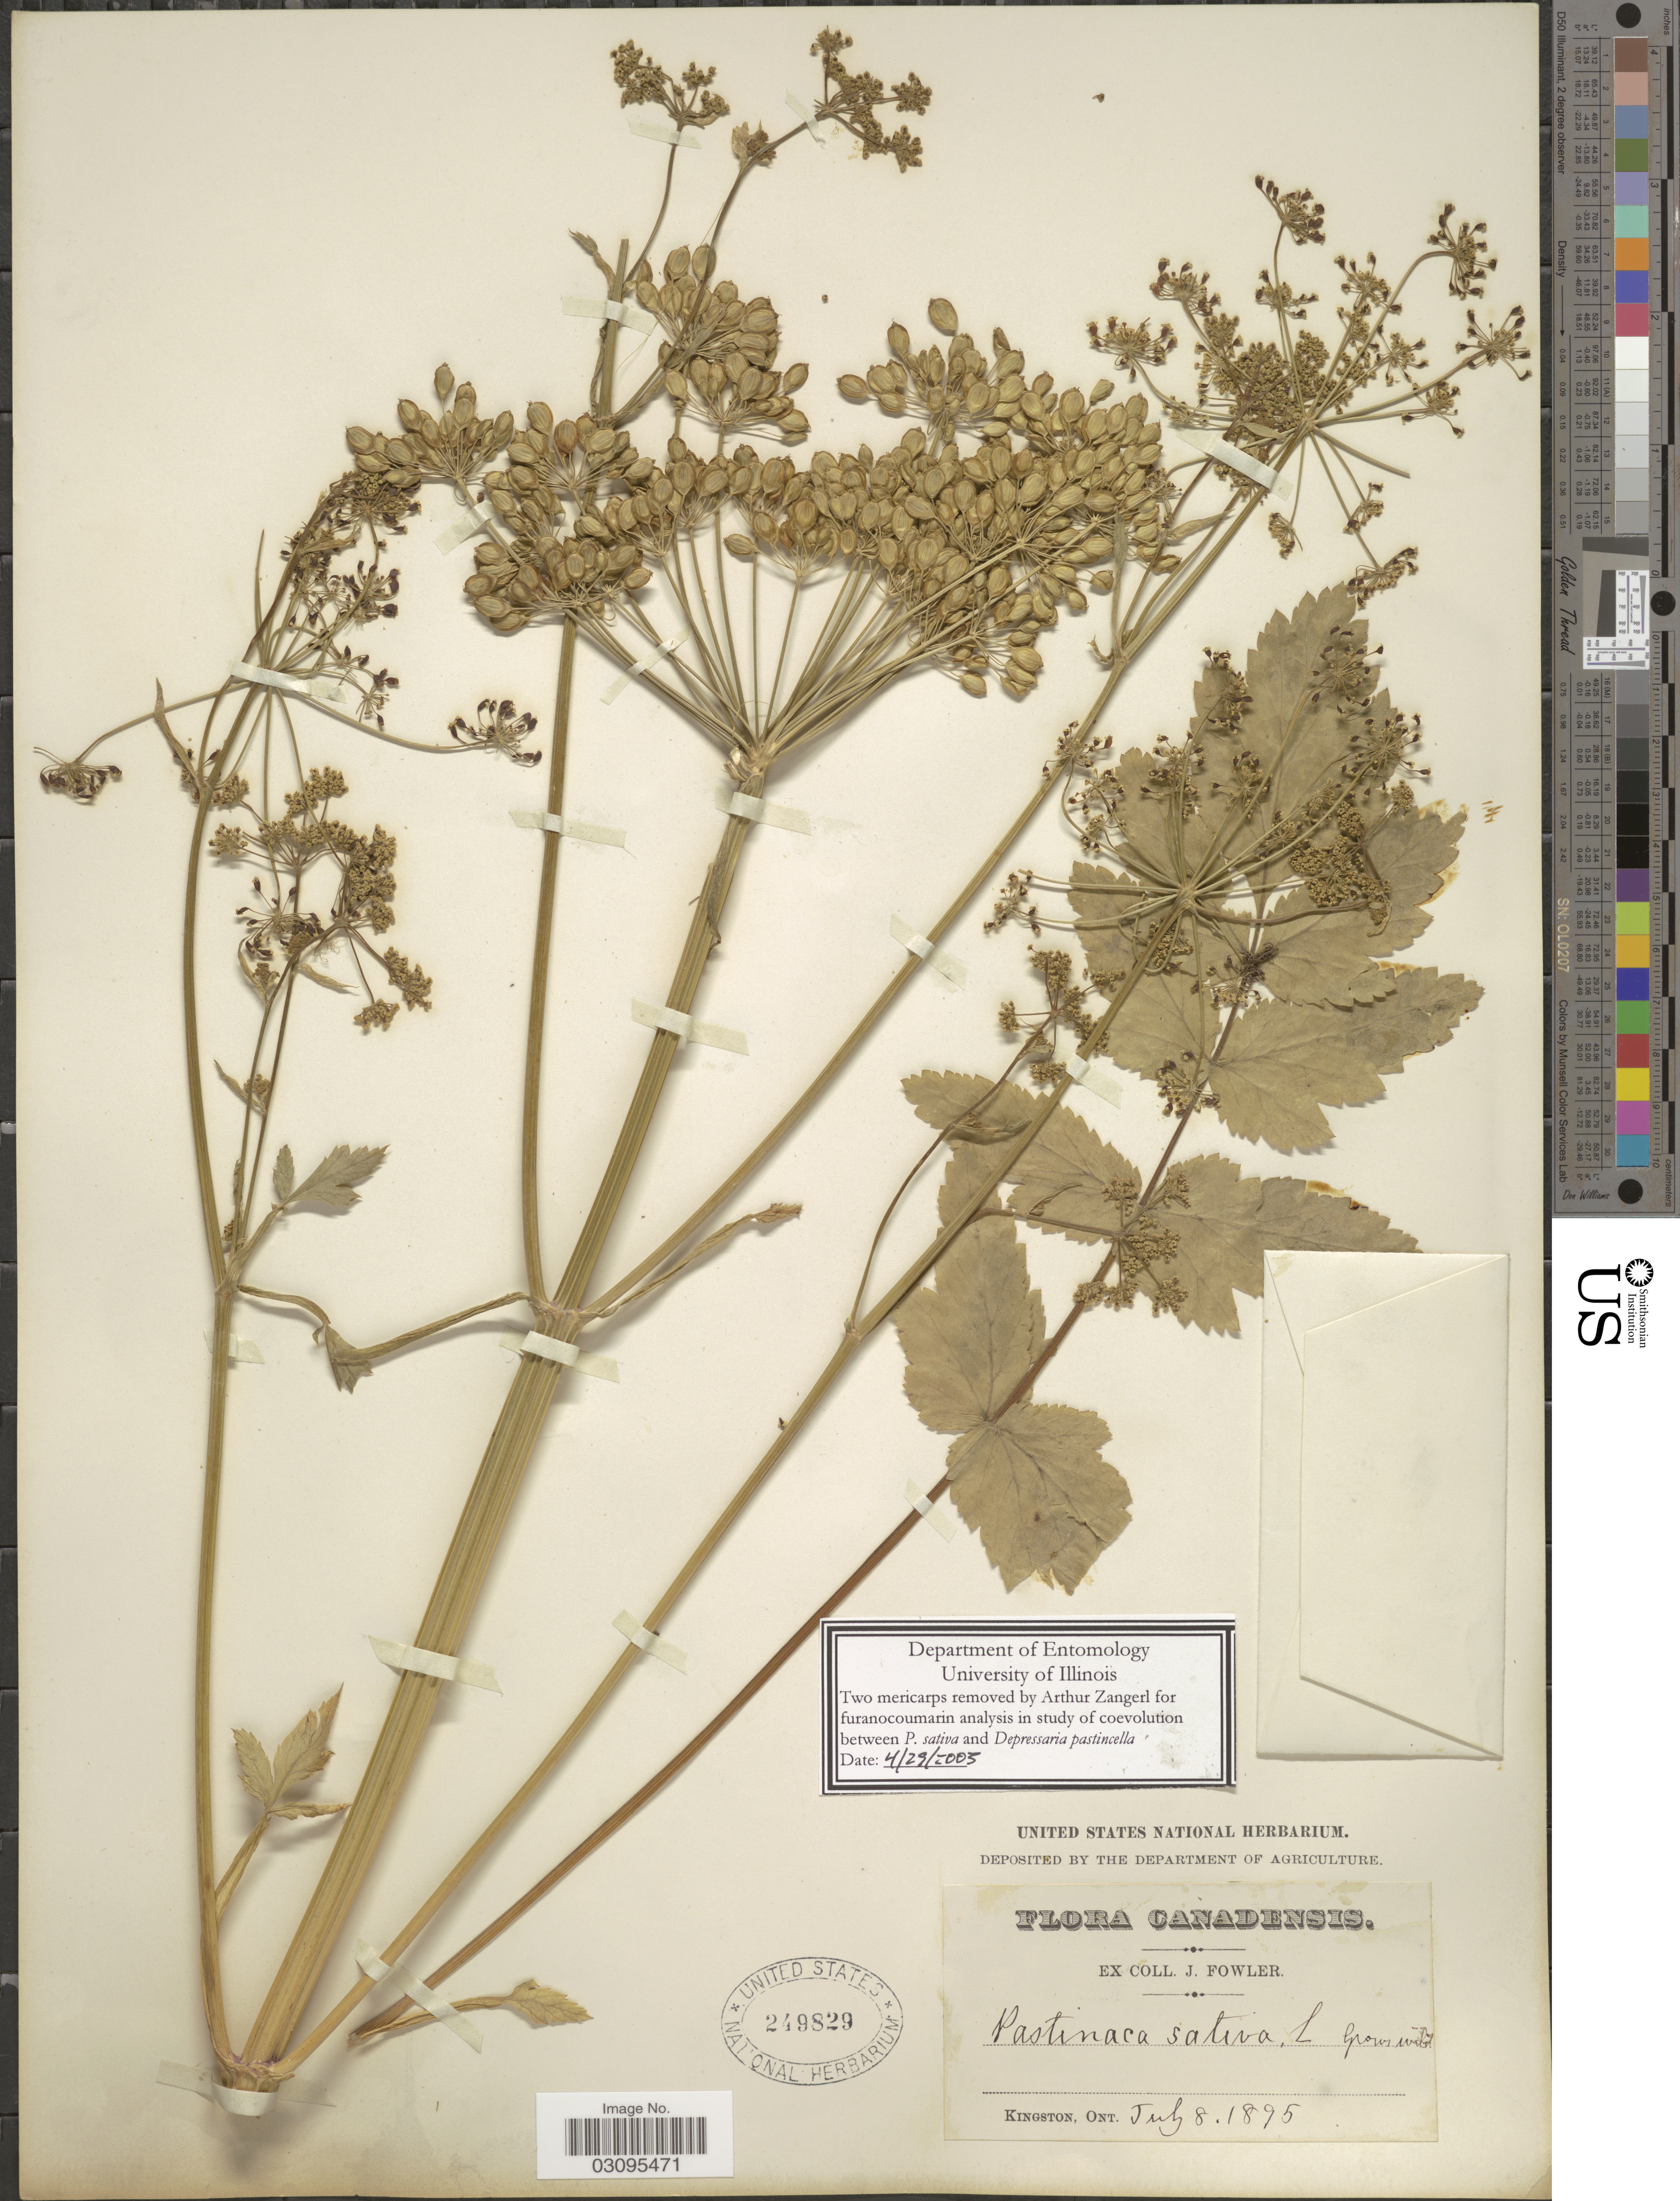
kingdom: Plantae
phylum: Tracheophyta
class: Magnoliopsida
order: Apiales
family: Apiaceae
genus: Pastinaca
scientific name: Pastinaca sativa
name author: L.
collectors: J. Fowler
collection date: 1895-07-08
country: Canada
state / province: Ontario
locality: Kingston, Ont.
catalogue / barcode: US 249829